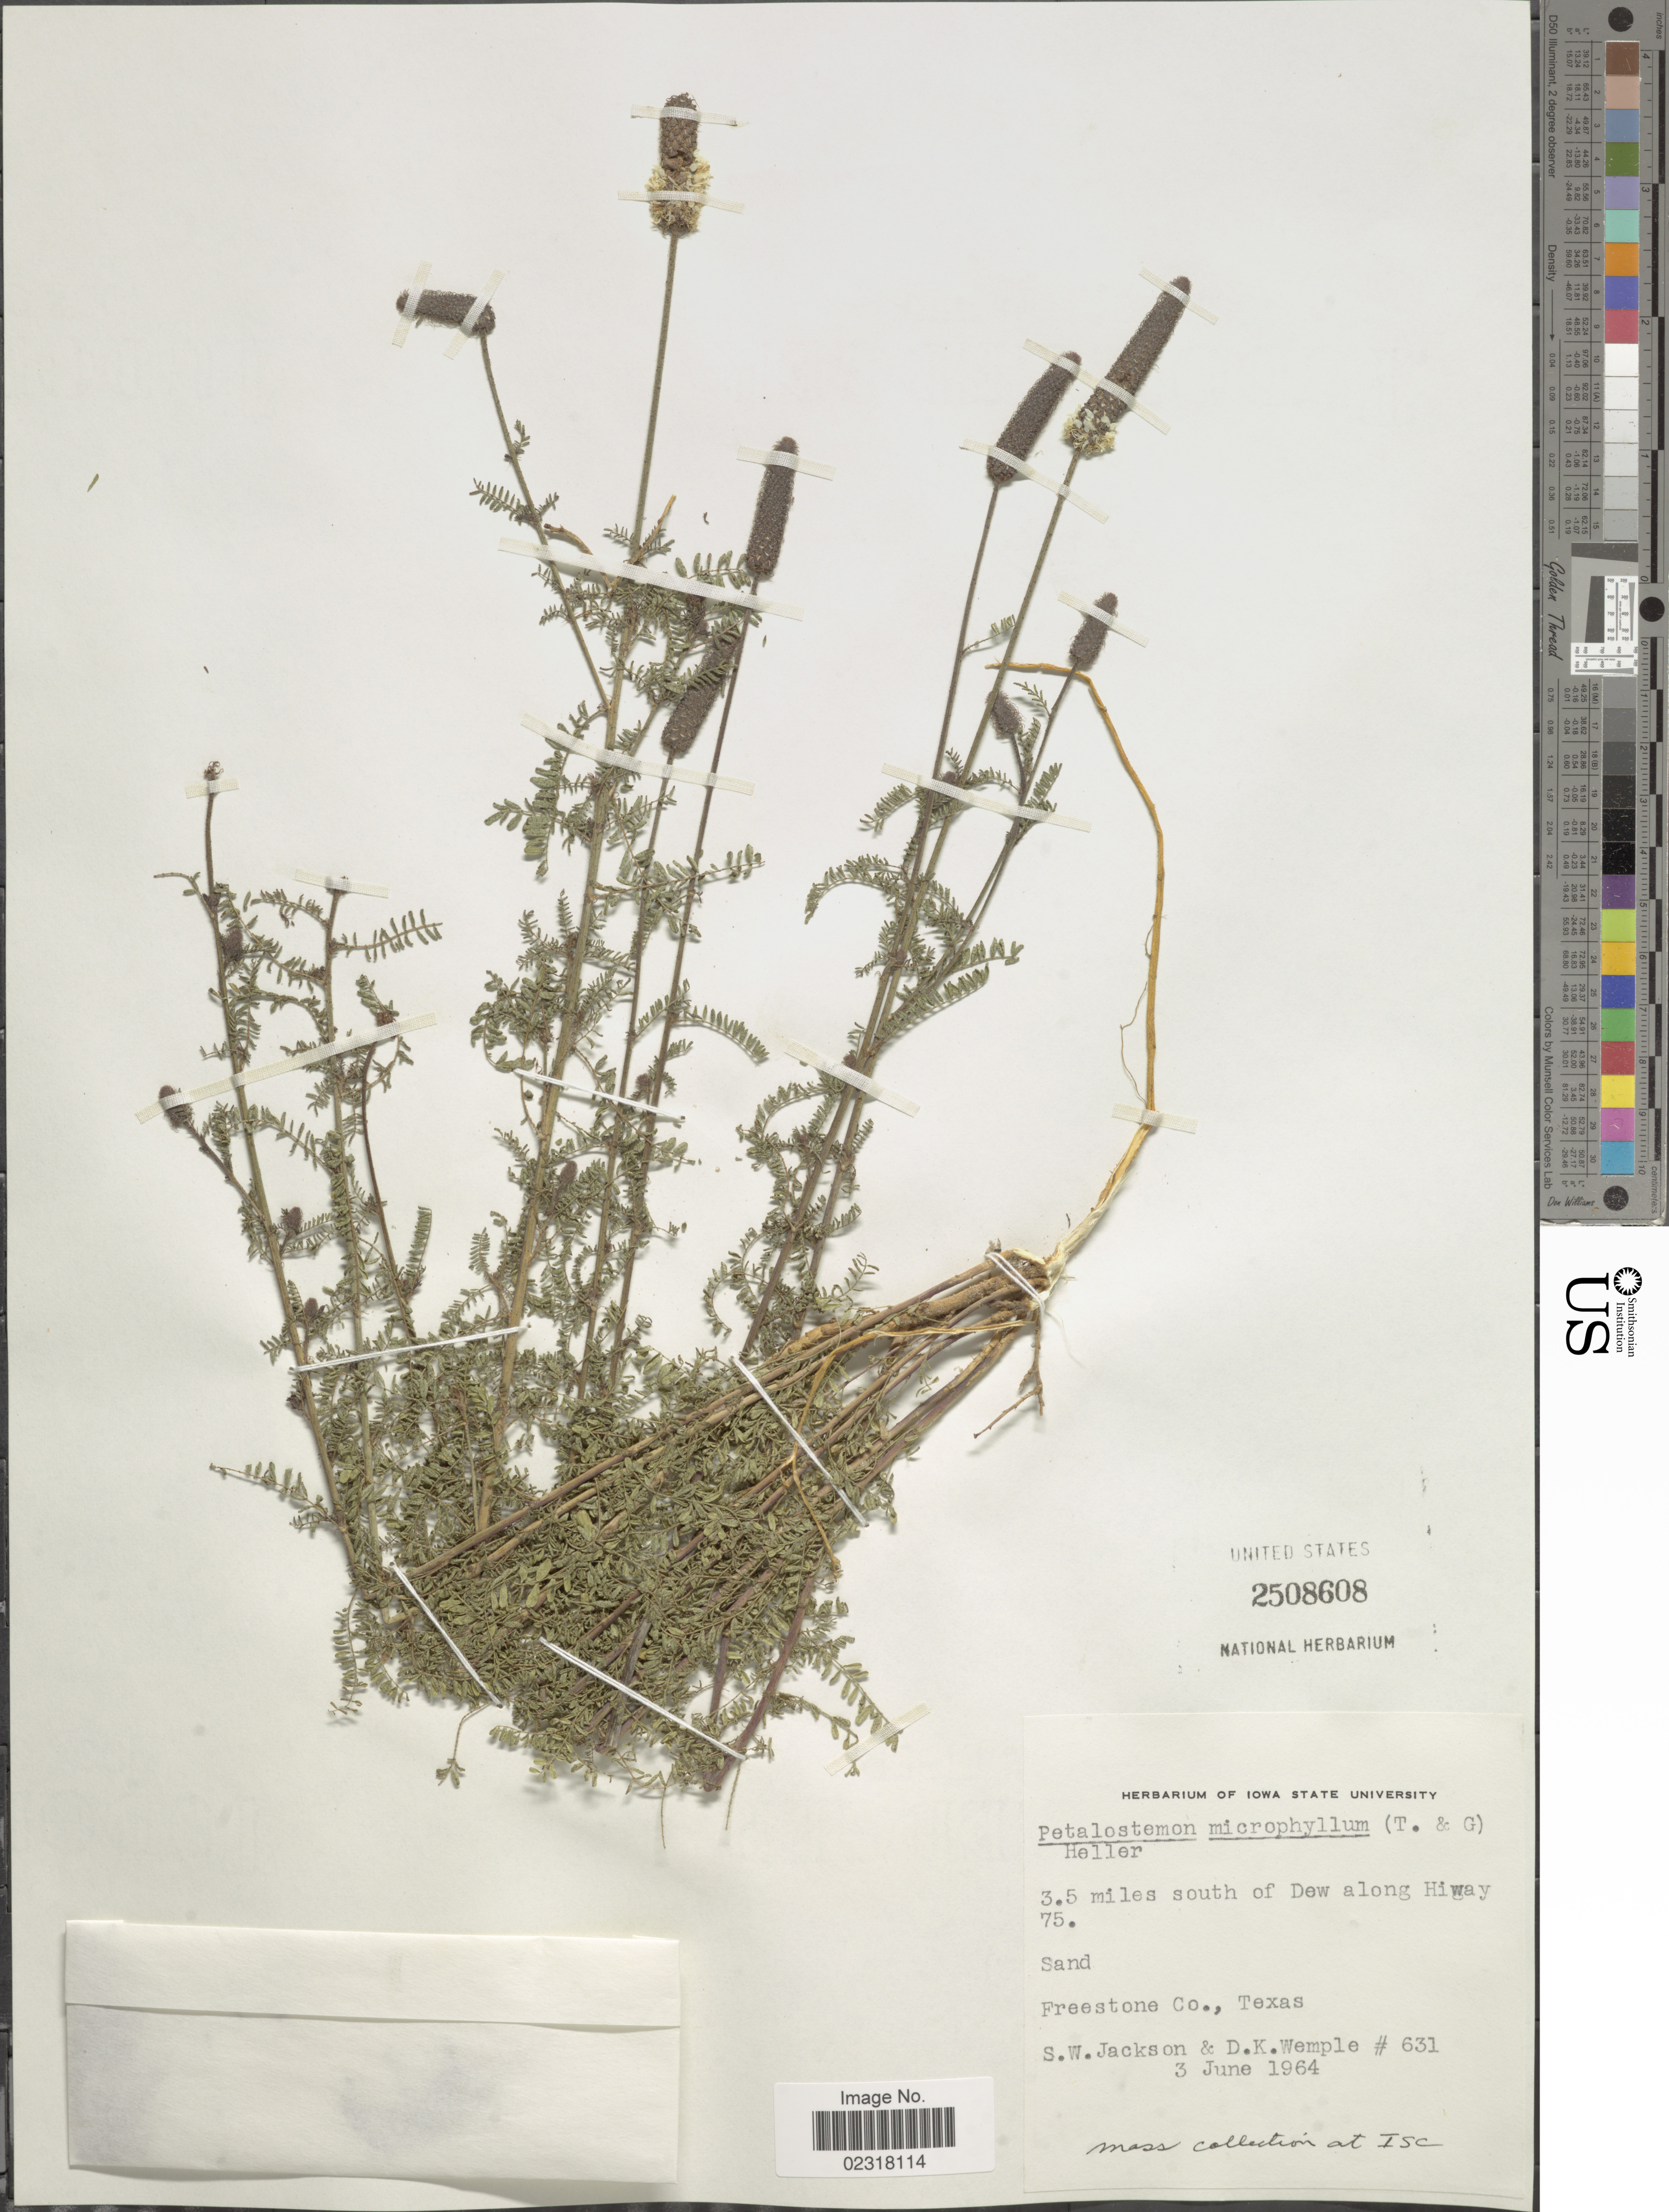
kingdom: Plantae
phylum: Tracheophyta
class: Magnoliopsida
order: Fabales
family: Fabaceae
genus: Dalea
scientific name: Dalea phleoides var. microphylla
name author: (Torr. & A. Gray) Barneby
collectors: Jackson, S. W. & D. Wemple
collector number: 631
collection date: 1964-06-03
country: United States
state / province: Texas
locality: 3.5 miles south of Dew along Hiway 75, sand, Freestone Co.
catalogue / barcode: US 2508608